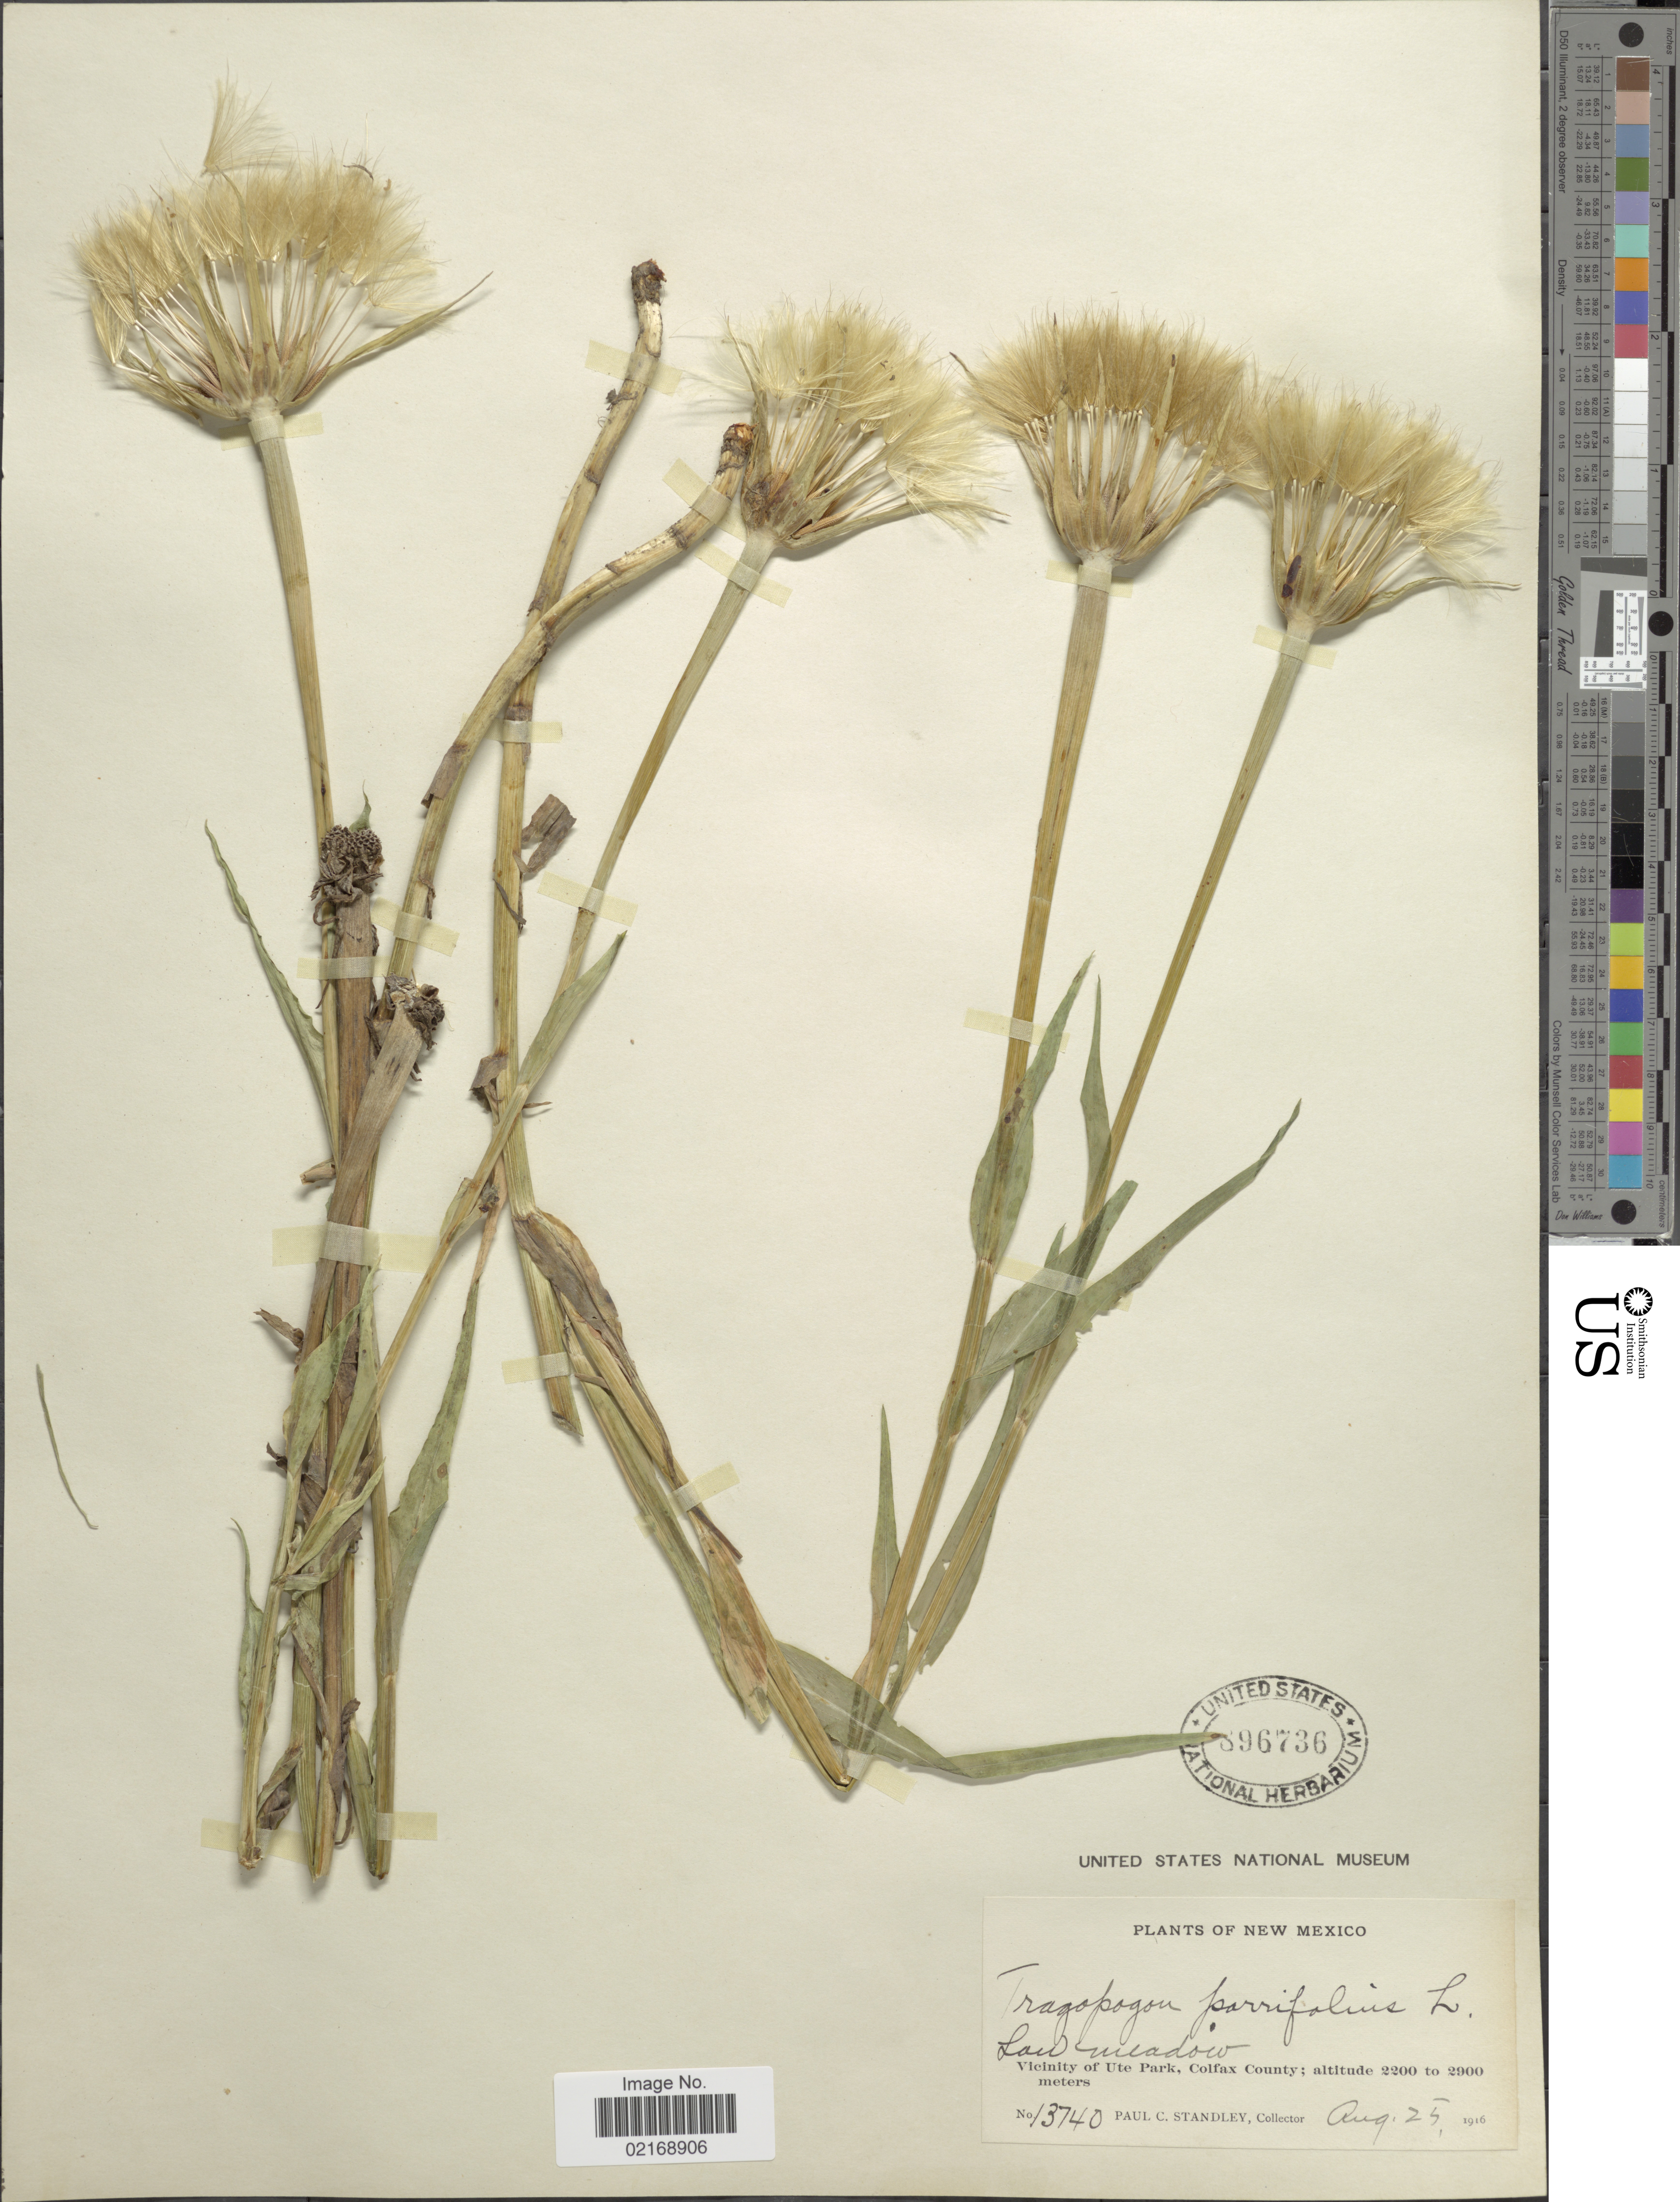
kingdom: Plantae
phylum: Tracheophyta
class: Magnoliopsida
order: Asterales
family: Asteraceae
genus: Tragopogon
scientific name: Tragopogon porrifolius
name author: L.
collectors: P. C. Standley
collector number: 13740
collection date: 1916-08-25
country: United States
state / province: New Mexico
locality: Vicinity of Ute Park, Colfax County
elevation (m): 2200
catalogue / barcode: US 896736